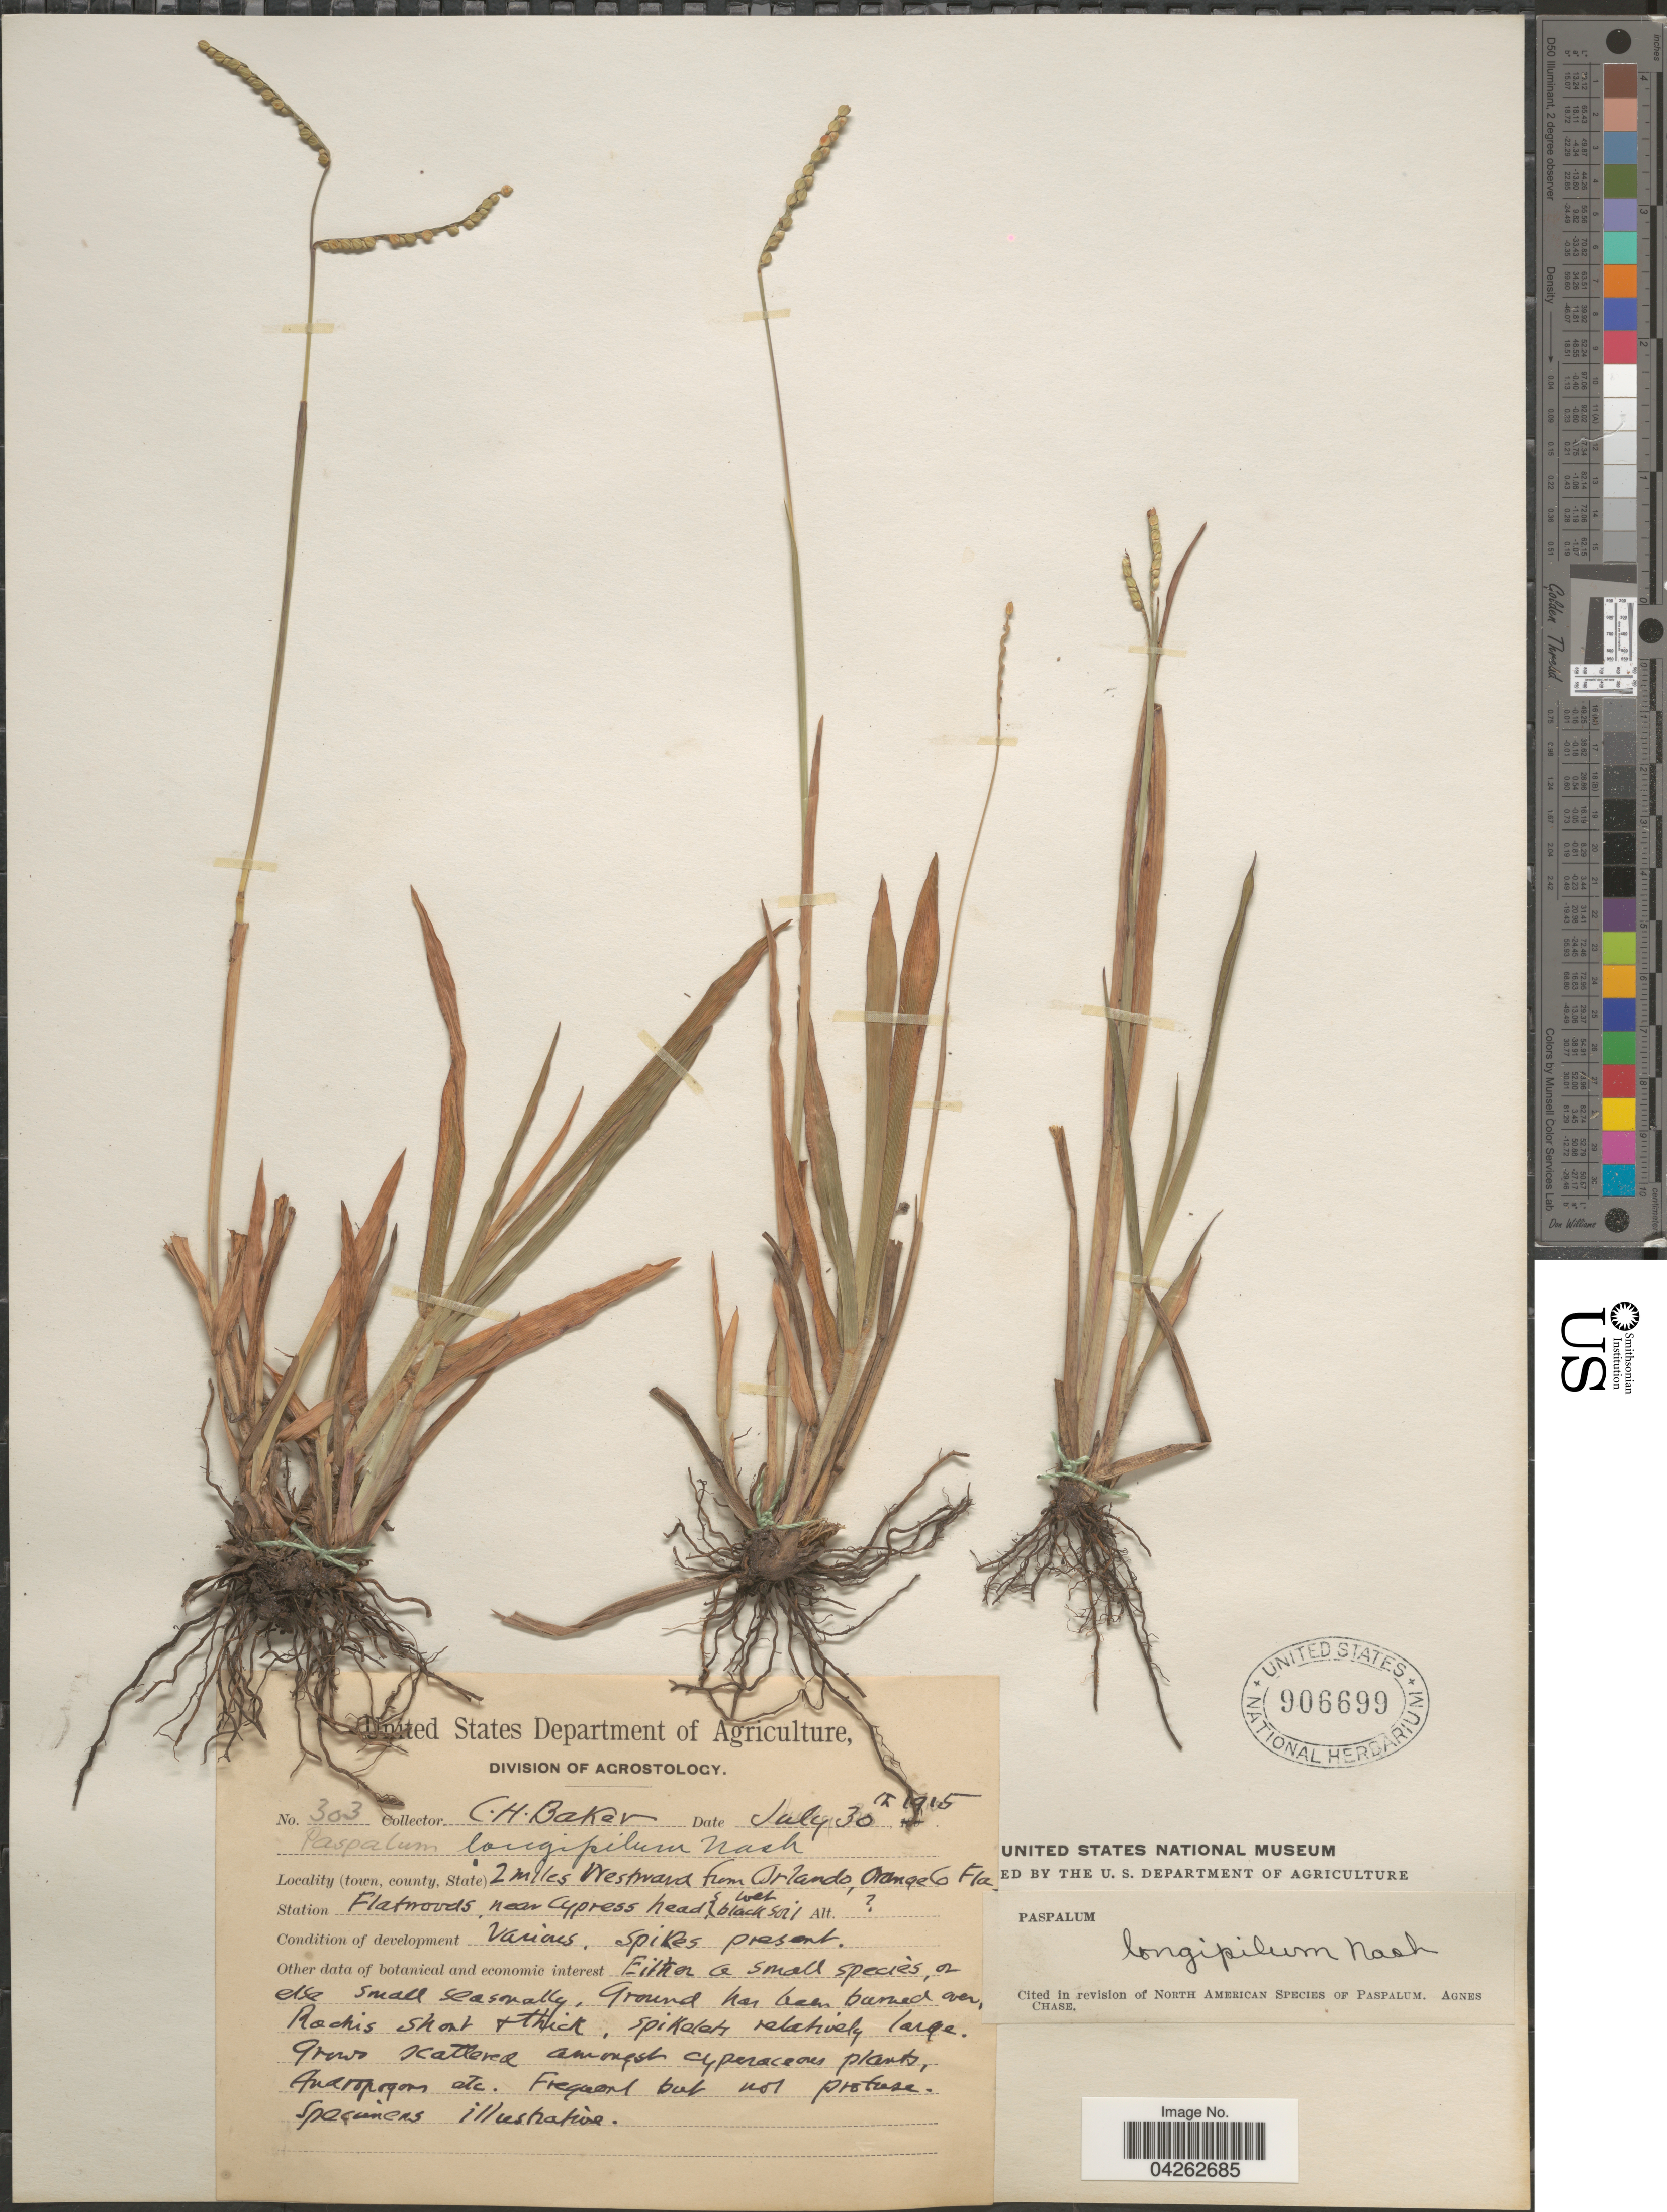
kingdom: Plantae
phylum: Tracheophyta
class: Liliopsida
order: Poales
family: Poaceae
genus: Paspalum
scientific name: Paspalum longipilum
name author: Nash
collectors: C. H. Baker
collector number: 303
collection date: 1915-07-30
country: United States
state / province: Florida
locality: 2 miles Westward from Orlando, Orange Co. Station Flatwoods near Cypress head s wet black soil.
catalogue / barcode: US 906699